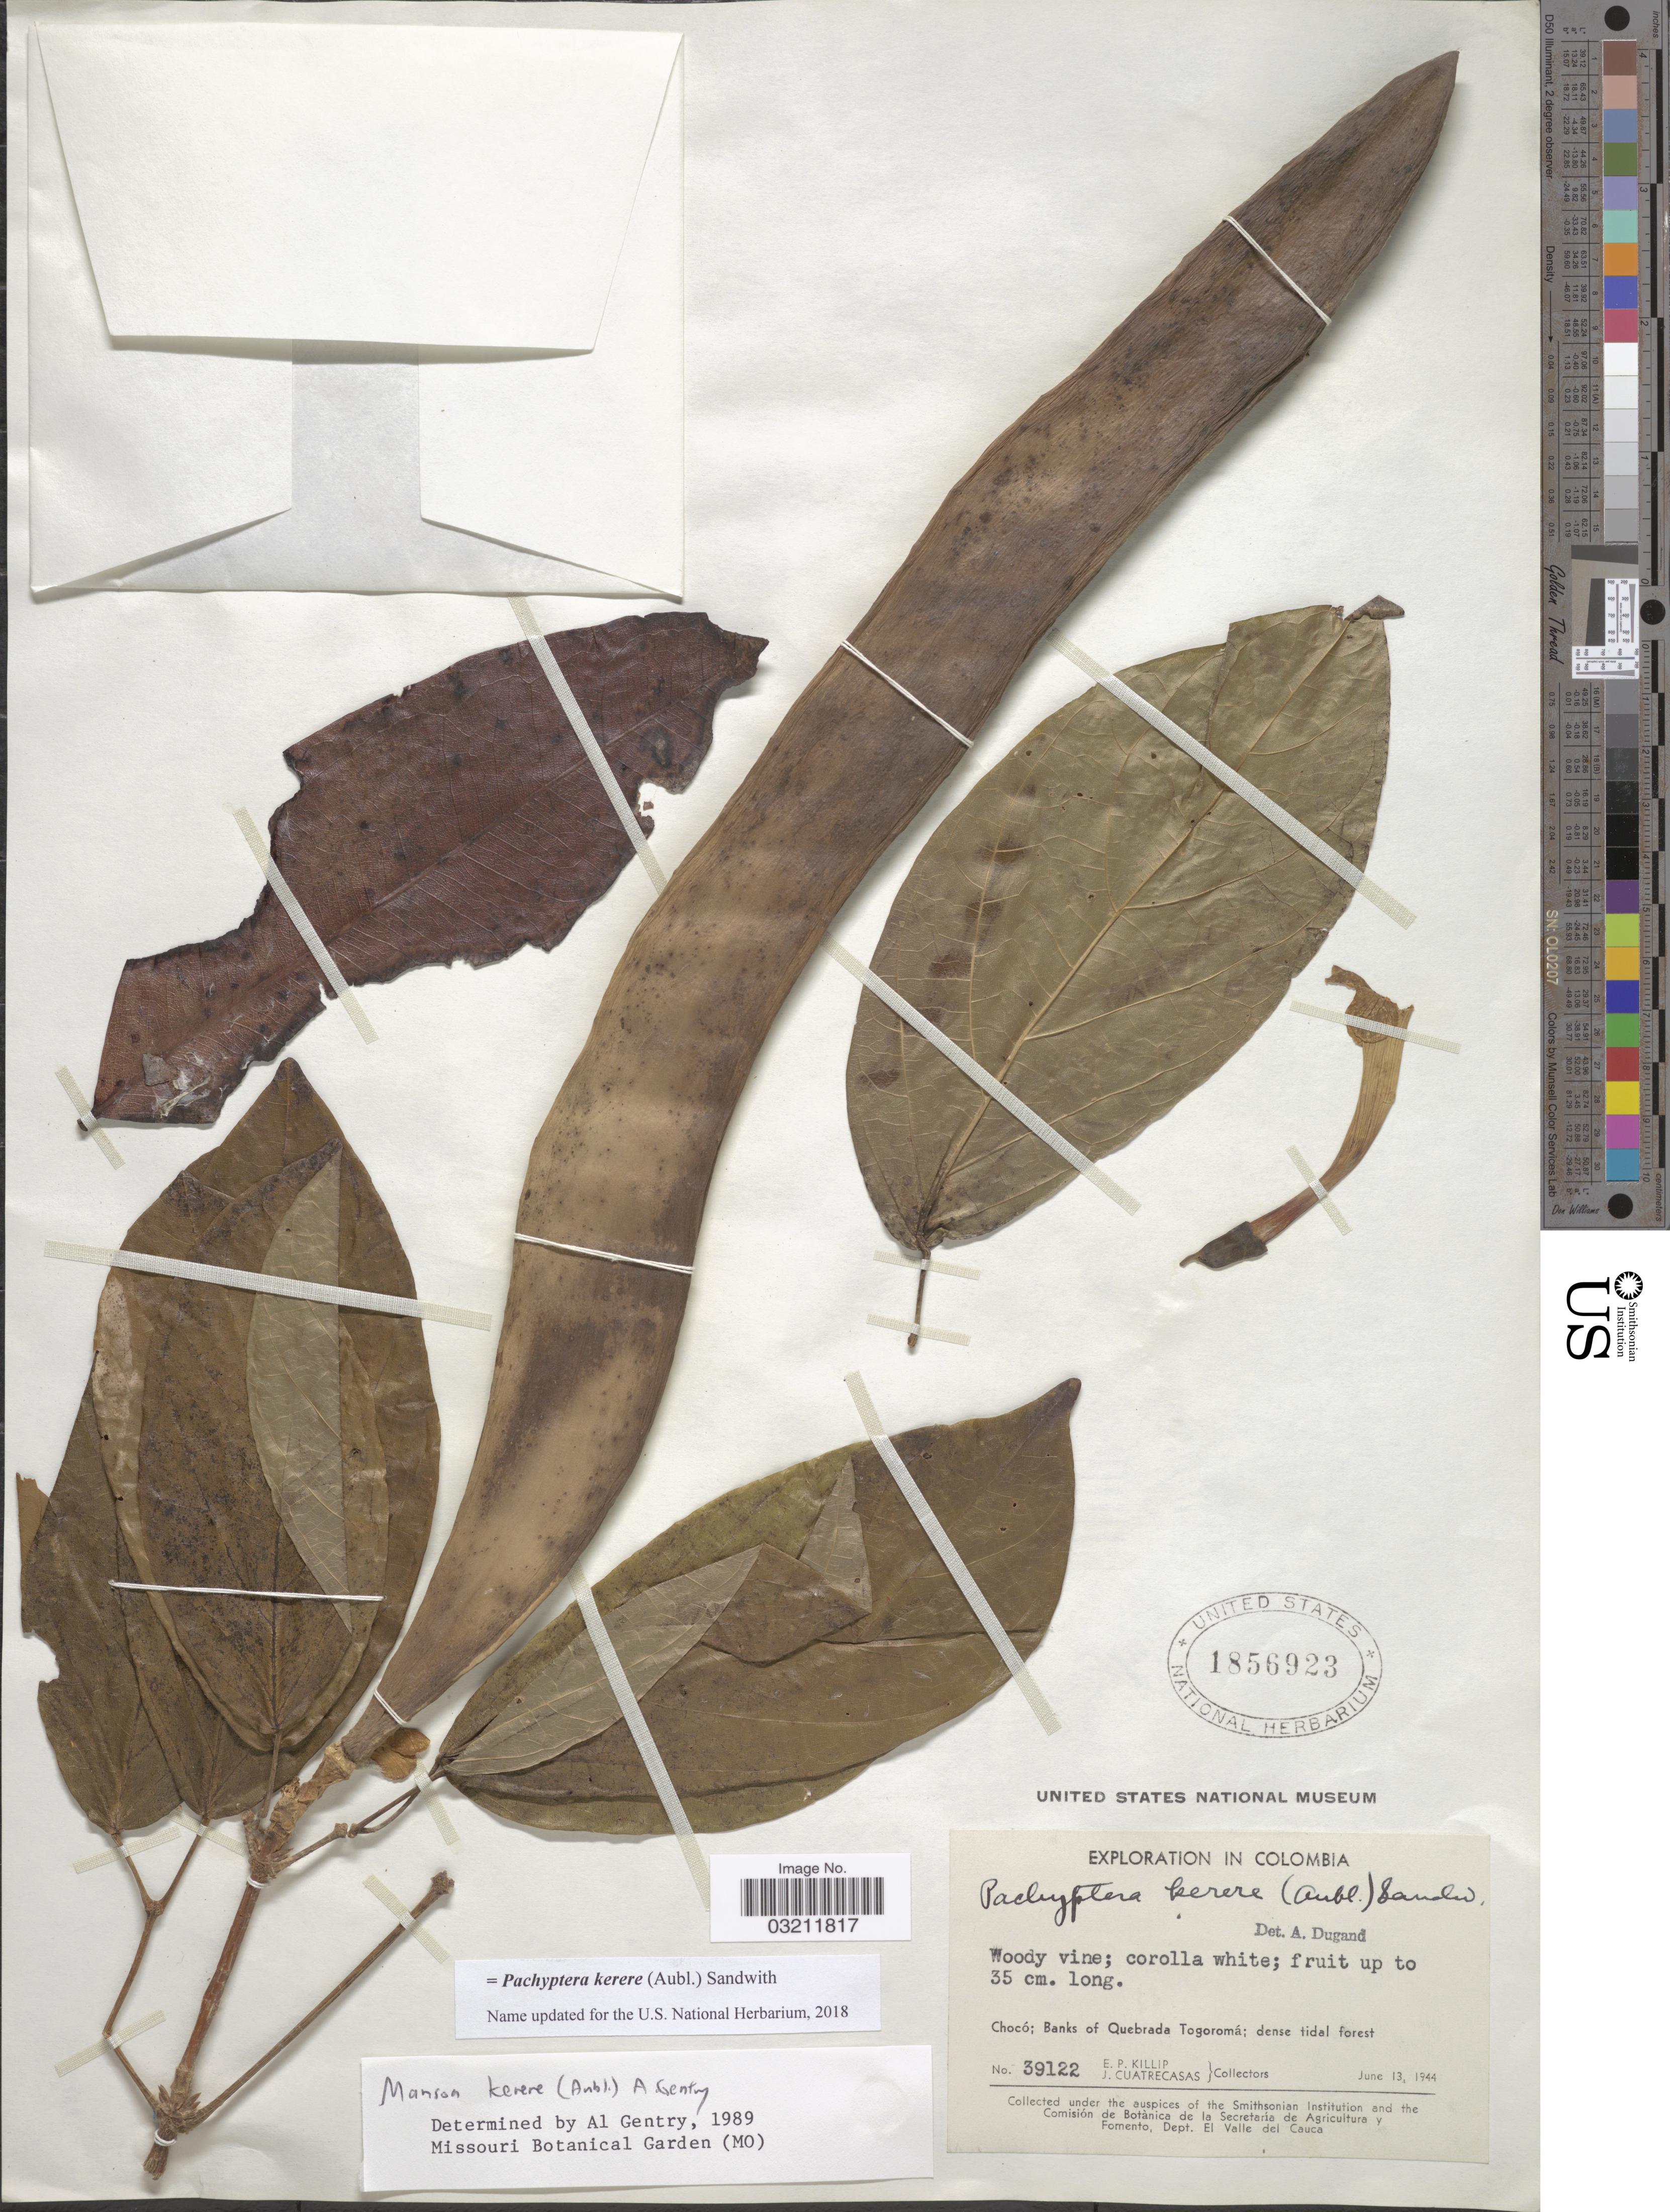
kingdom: Plantae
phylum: Tracheophyta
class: Magnoliopsida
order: Lamiales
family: Bignoniaceae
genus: Pachyptera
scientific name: Pachyptera kerere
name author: (Aubl.) Sandwith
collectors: E. P. Killip & J. Cuatrecasas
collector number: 39122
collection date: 1944-06-13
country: Colombia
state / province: Chocó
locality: Banks of Quebrada Togoromá.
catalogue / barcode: US 1856923